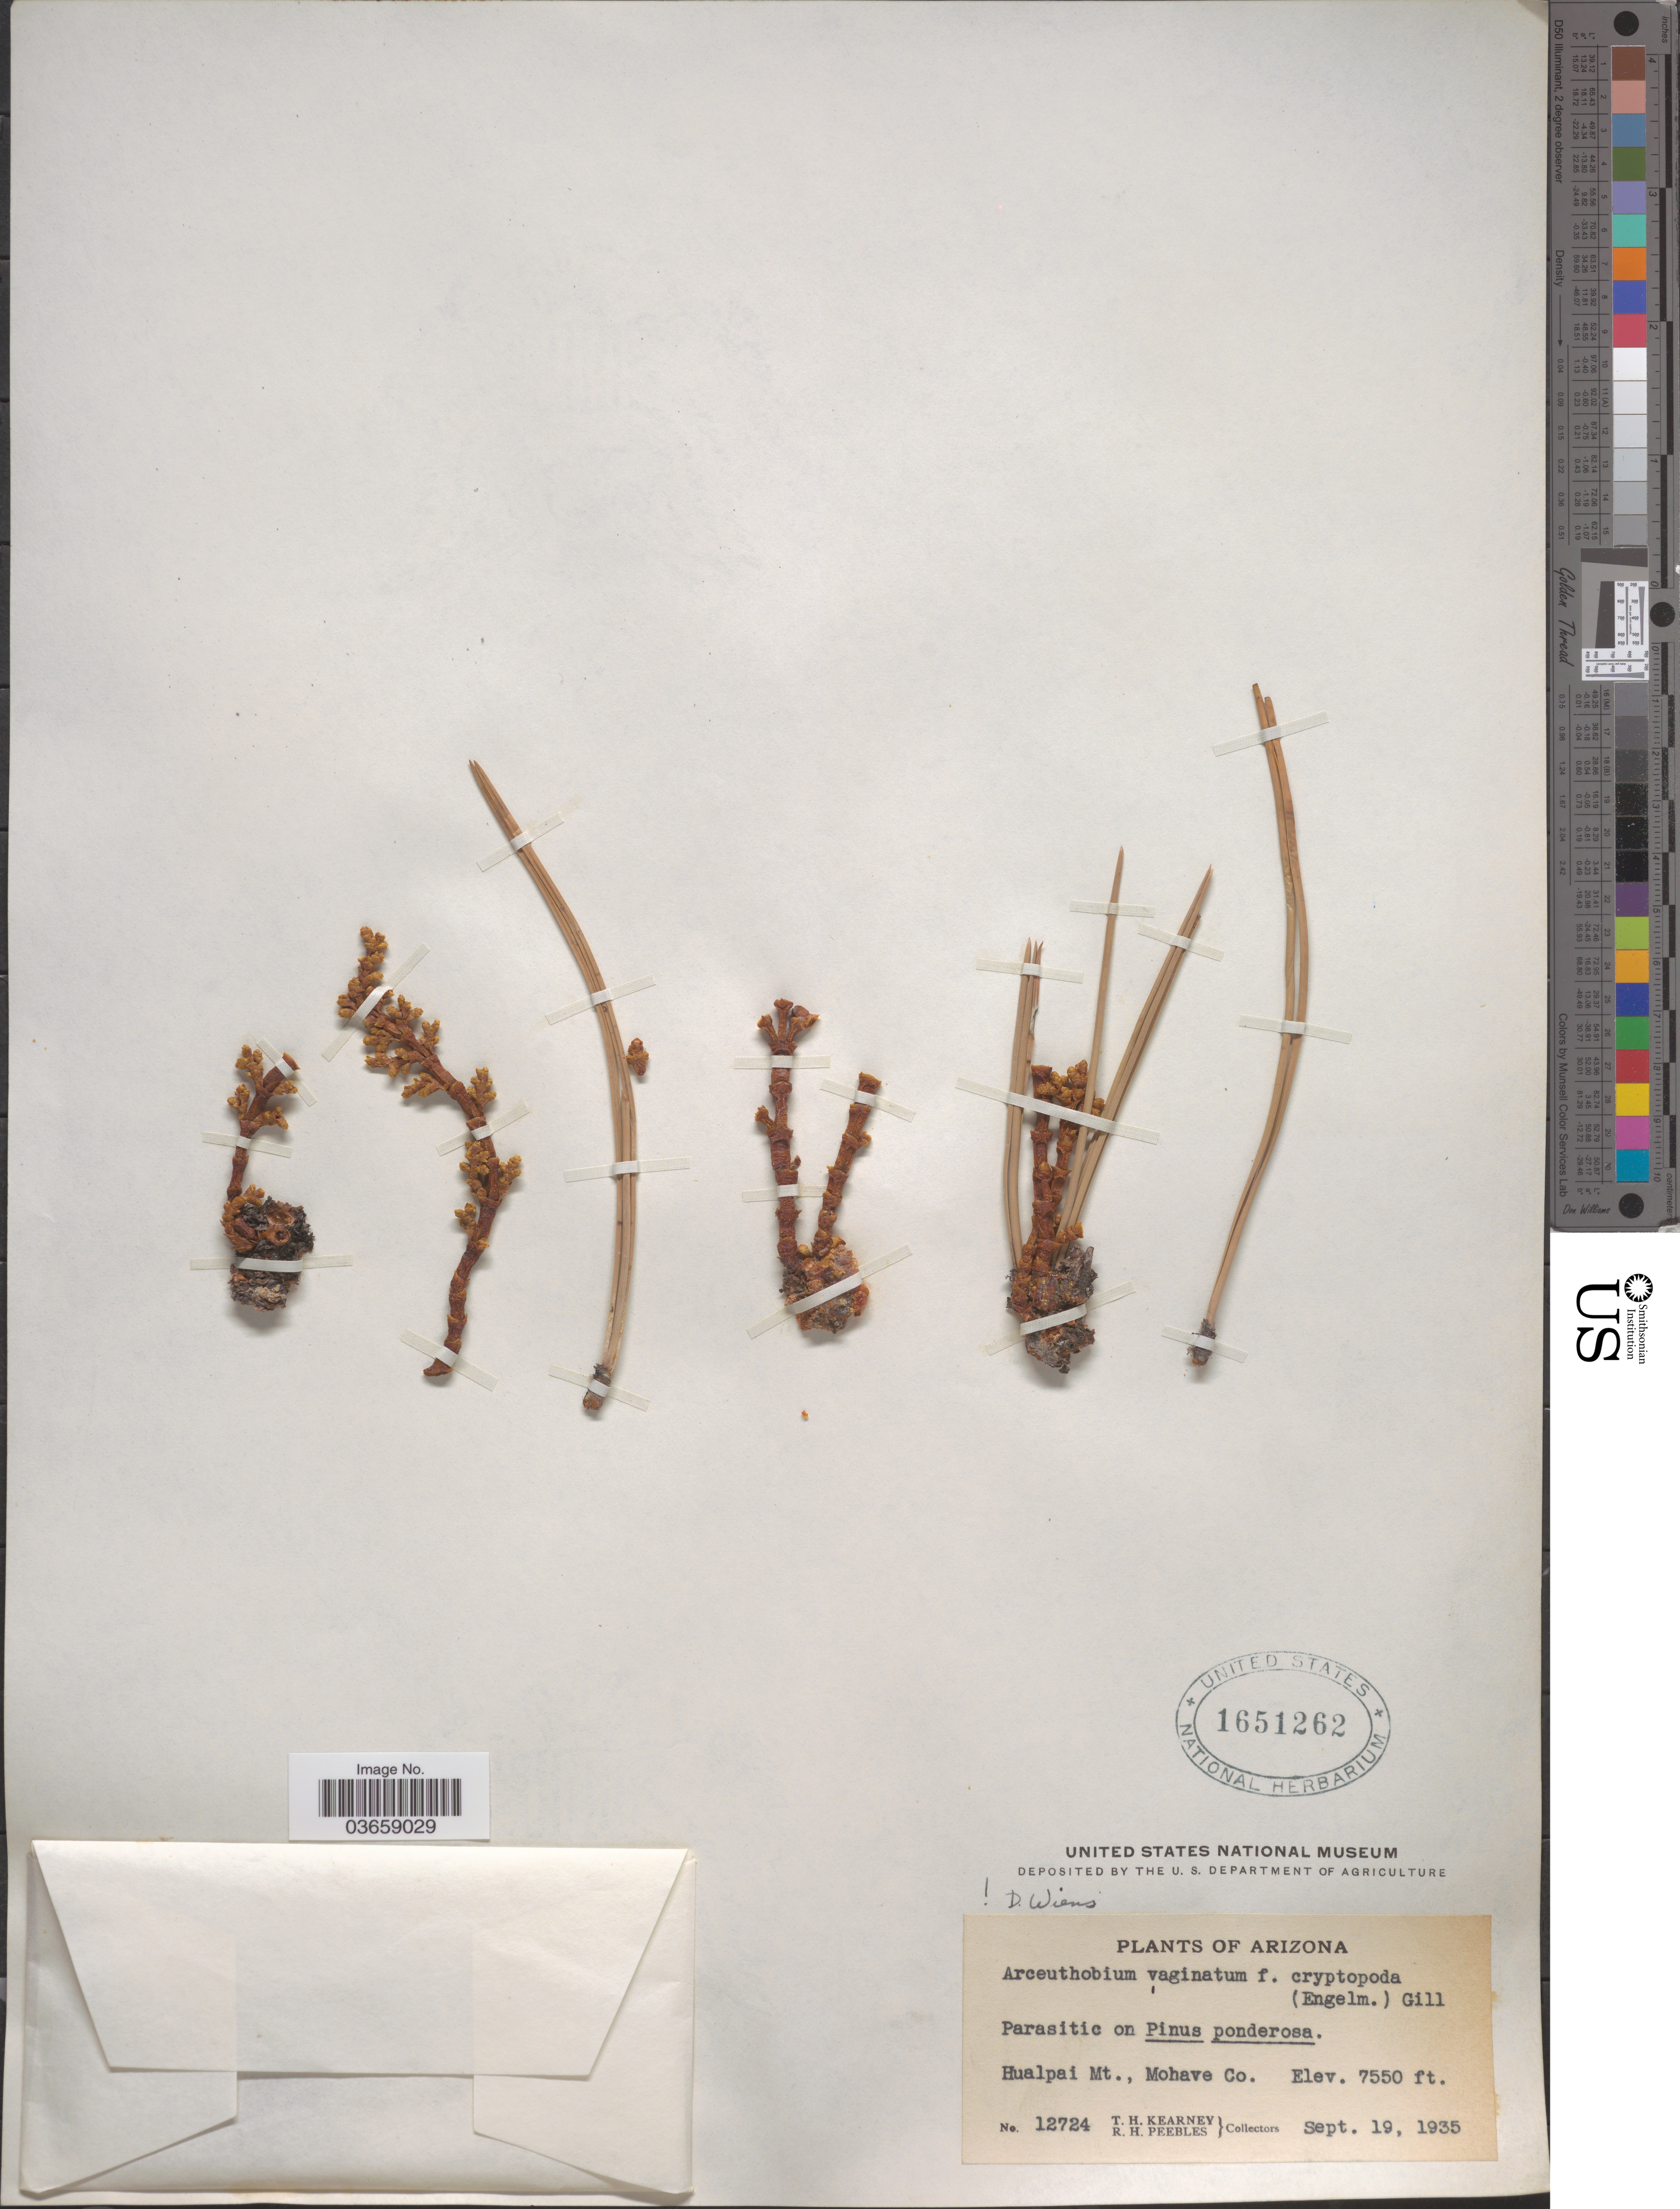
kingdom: Plantae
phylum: Tracheophyta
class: Magnoliopsida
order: Santalales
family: Viscaceae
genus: Arceuthobium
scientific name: Arceuthobium vaginatum f. cryptopodum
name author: (Engelm.) L.S. Gill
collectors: T. H. Kearney & R. H. Peebles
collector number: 12724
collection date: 1935-09-19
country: United States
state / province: Arizona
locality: Hualpai Mt., Mohave Co.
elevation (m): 2301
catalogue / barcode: US 1651262